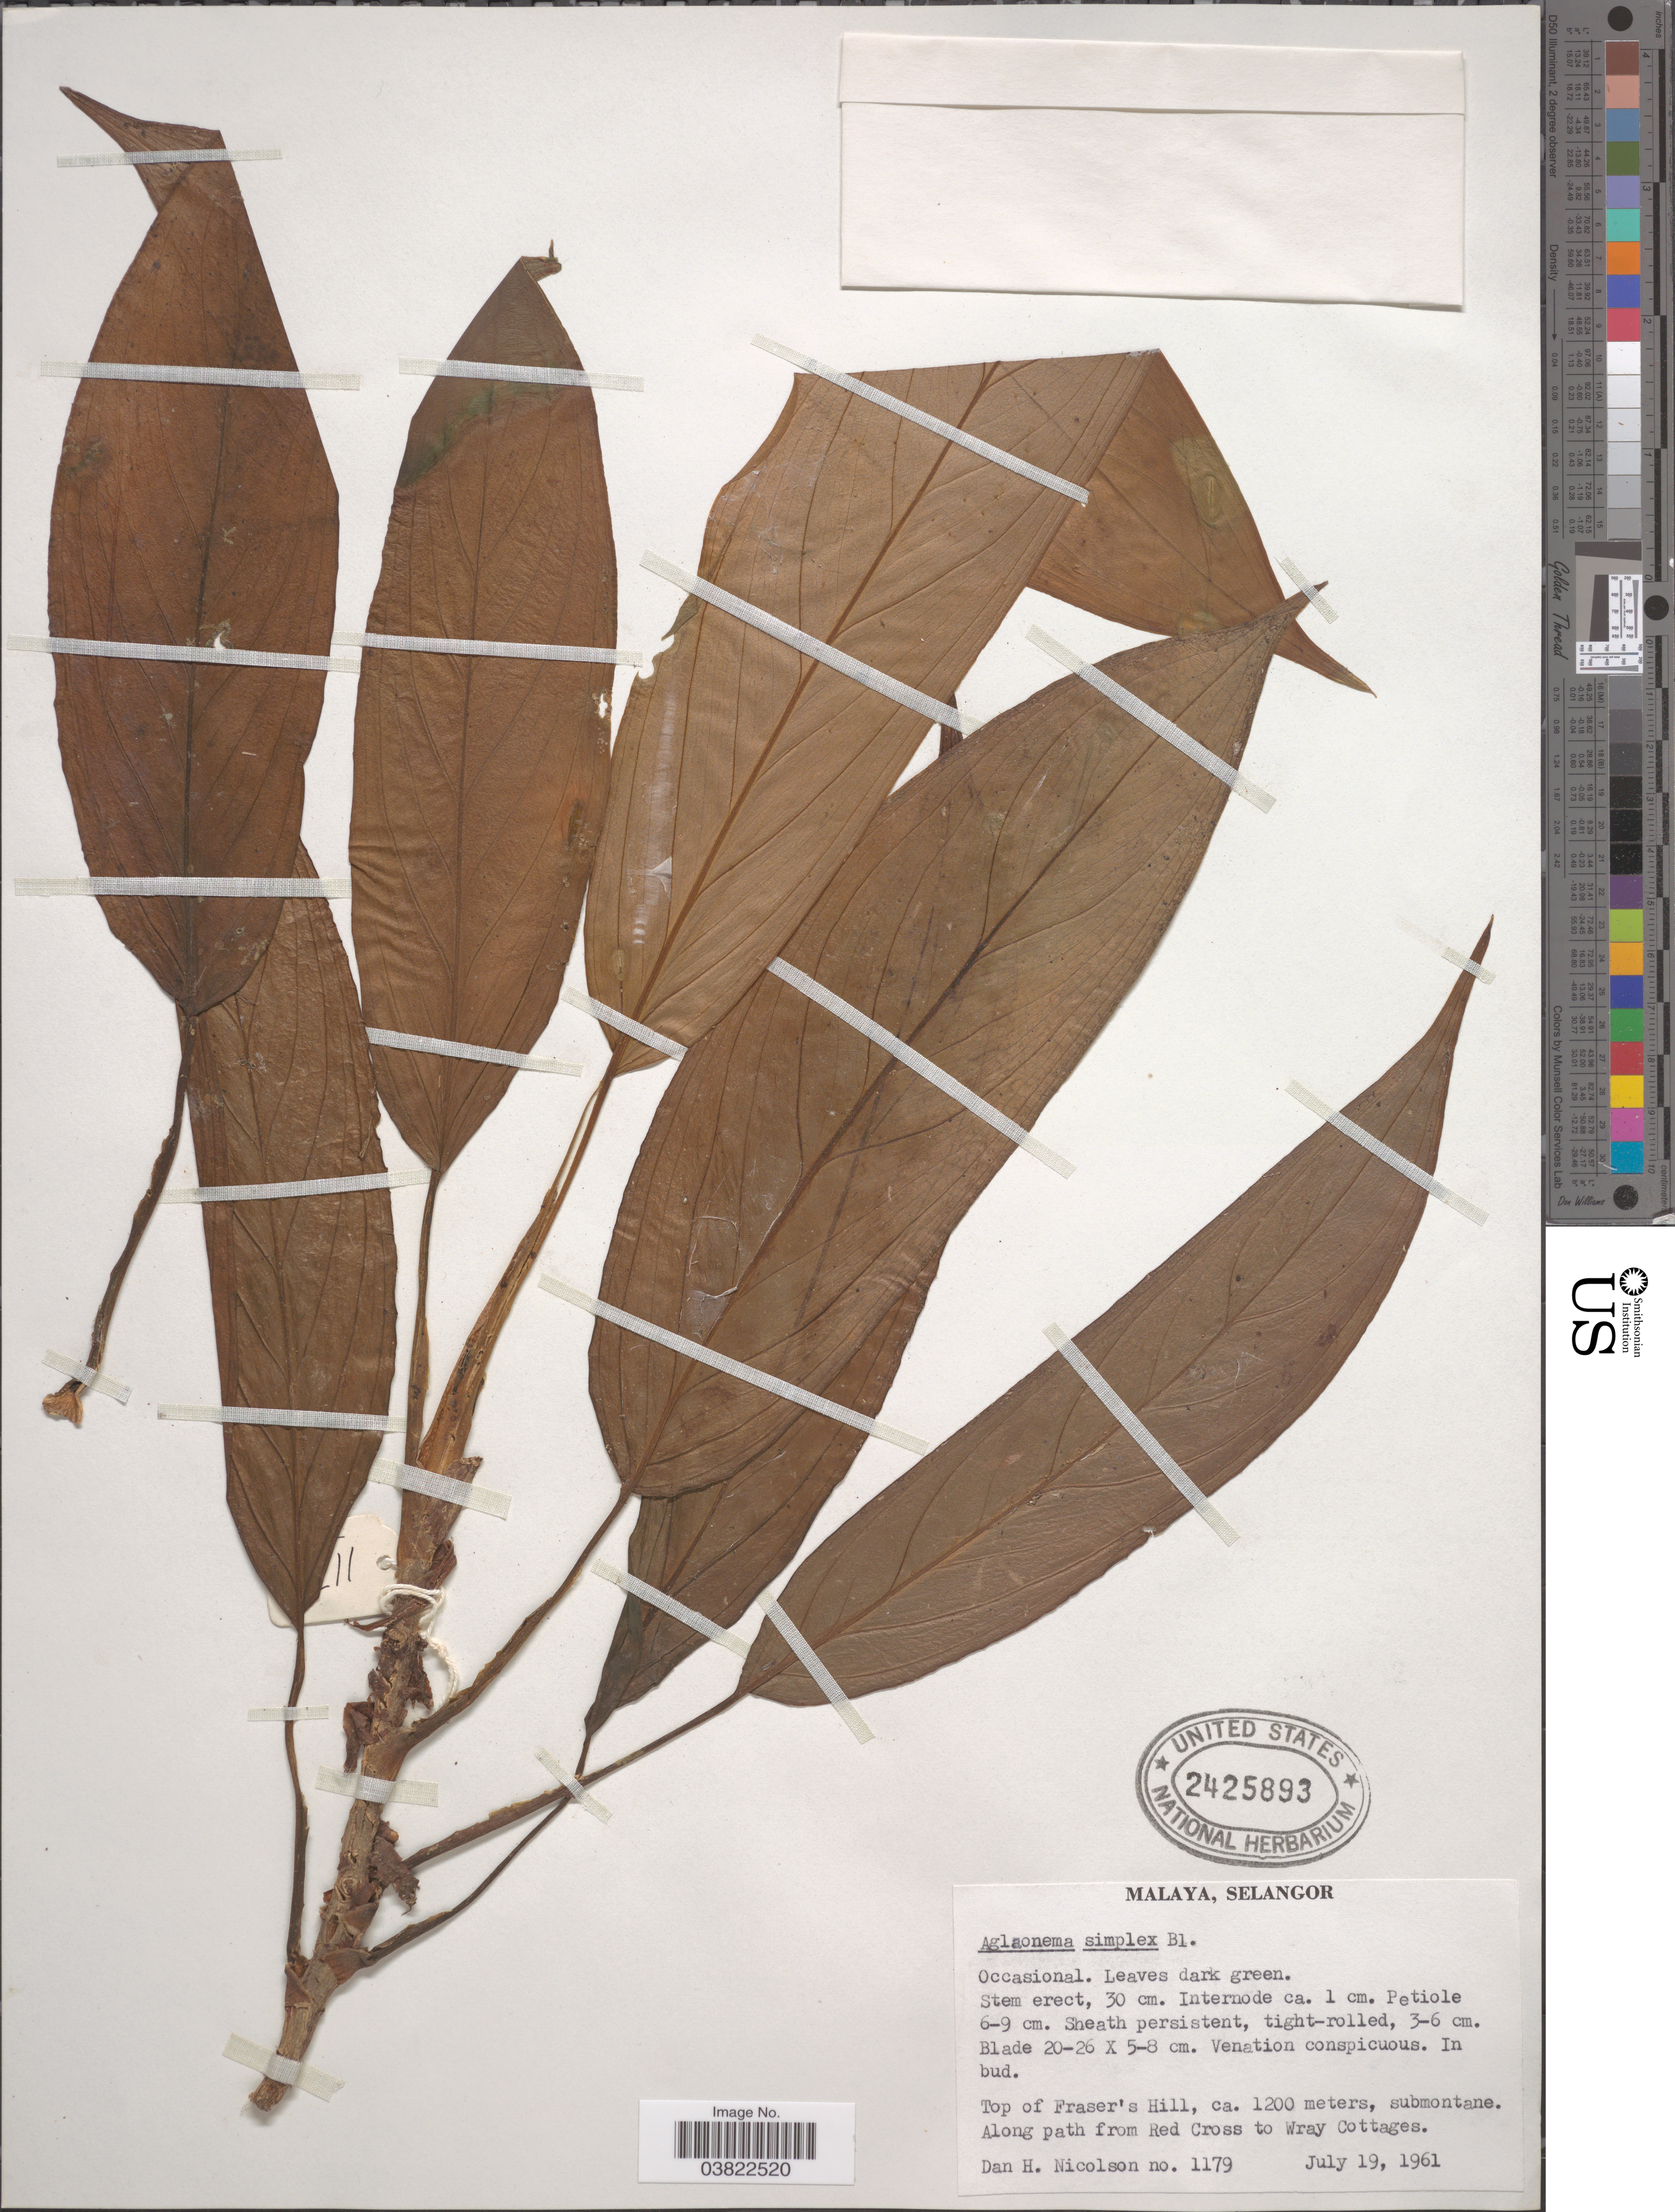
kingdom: Plantae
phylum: Tracheophyta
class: Liliopsida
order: Alismatales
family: Araceae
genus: Aglaonema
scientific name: Aglaonema simplex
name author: Blume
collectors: D. H. Nicolson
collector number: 1179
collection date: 1961-07-19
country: Malaysia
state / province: Selangor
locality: Malaya. Top of Fraser's Hill. Along path from Red Cross to Wray Cottages.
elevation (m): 1200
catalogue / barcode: US 2425893